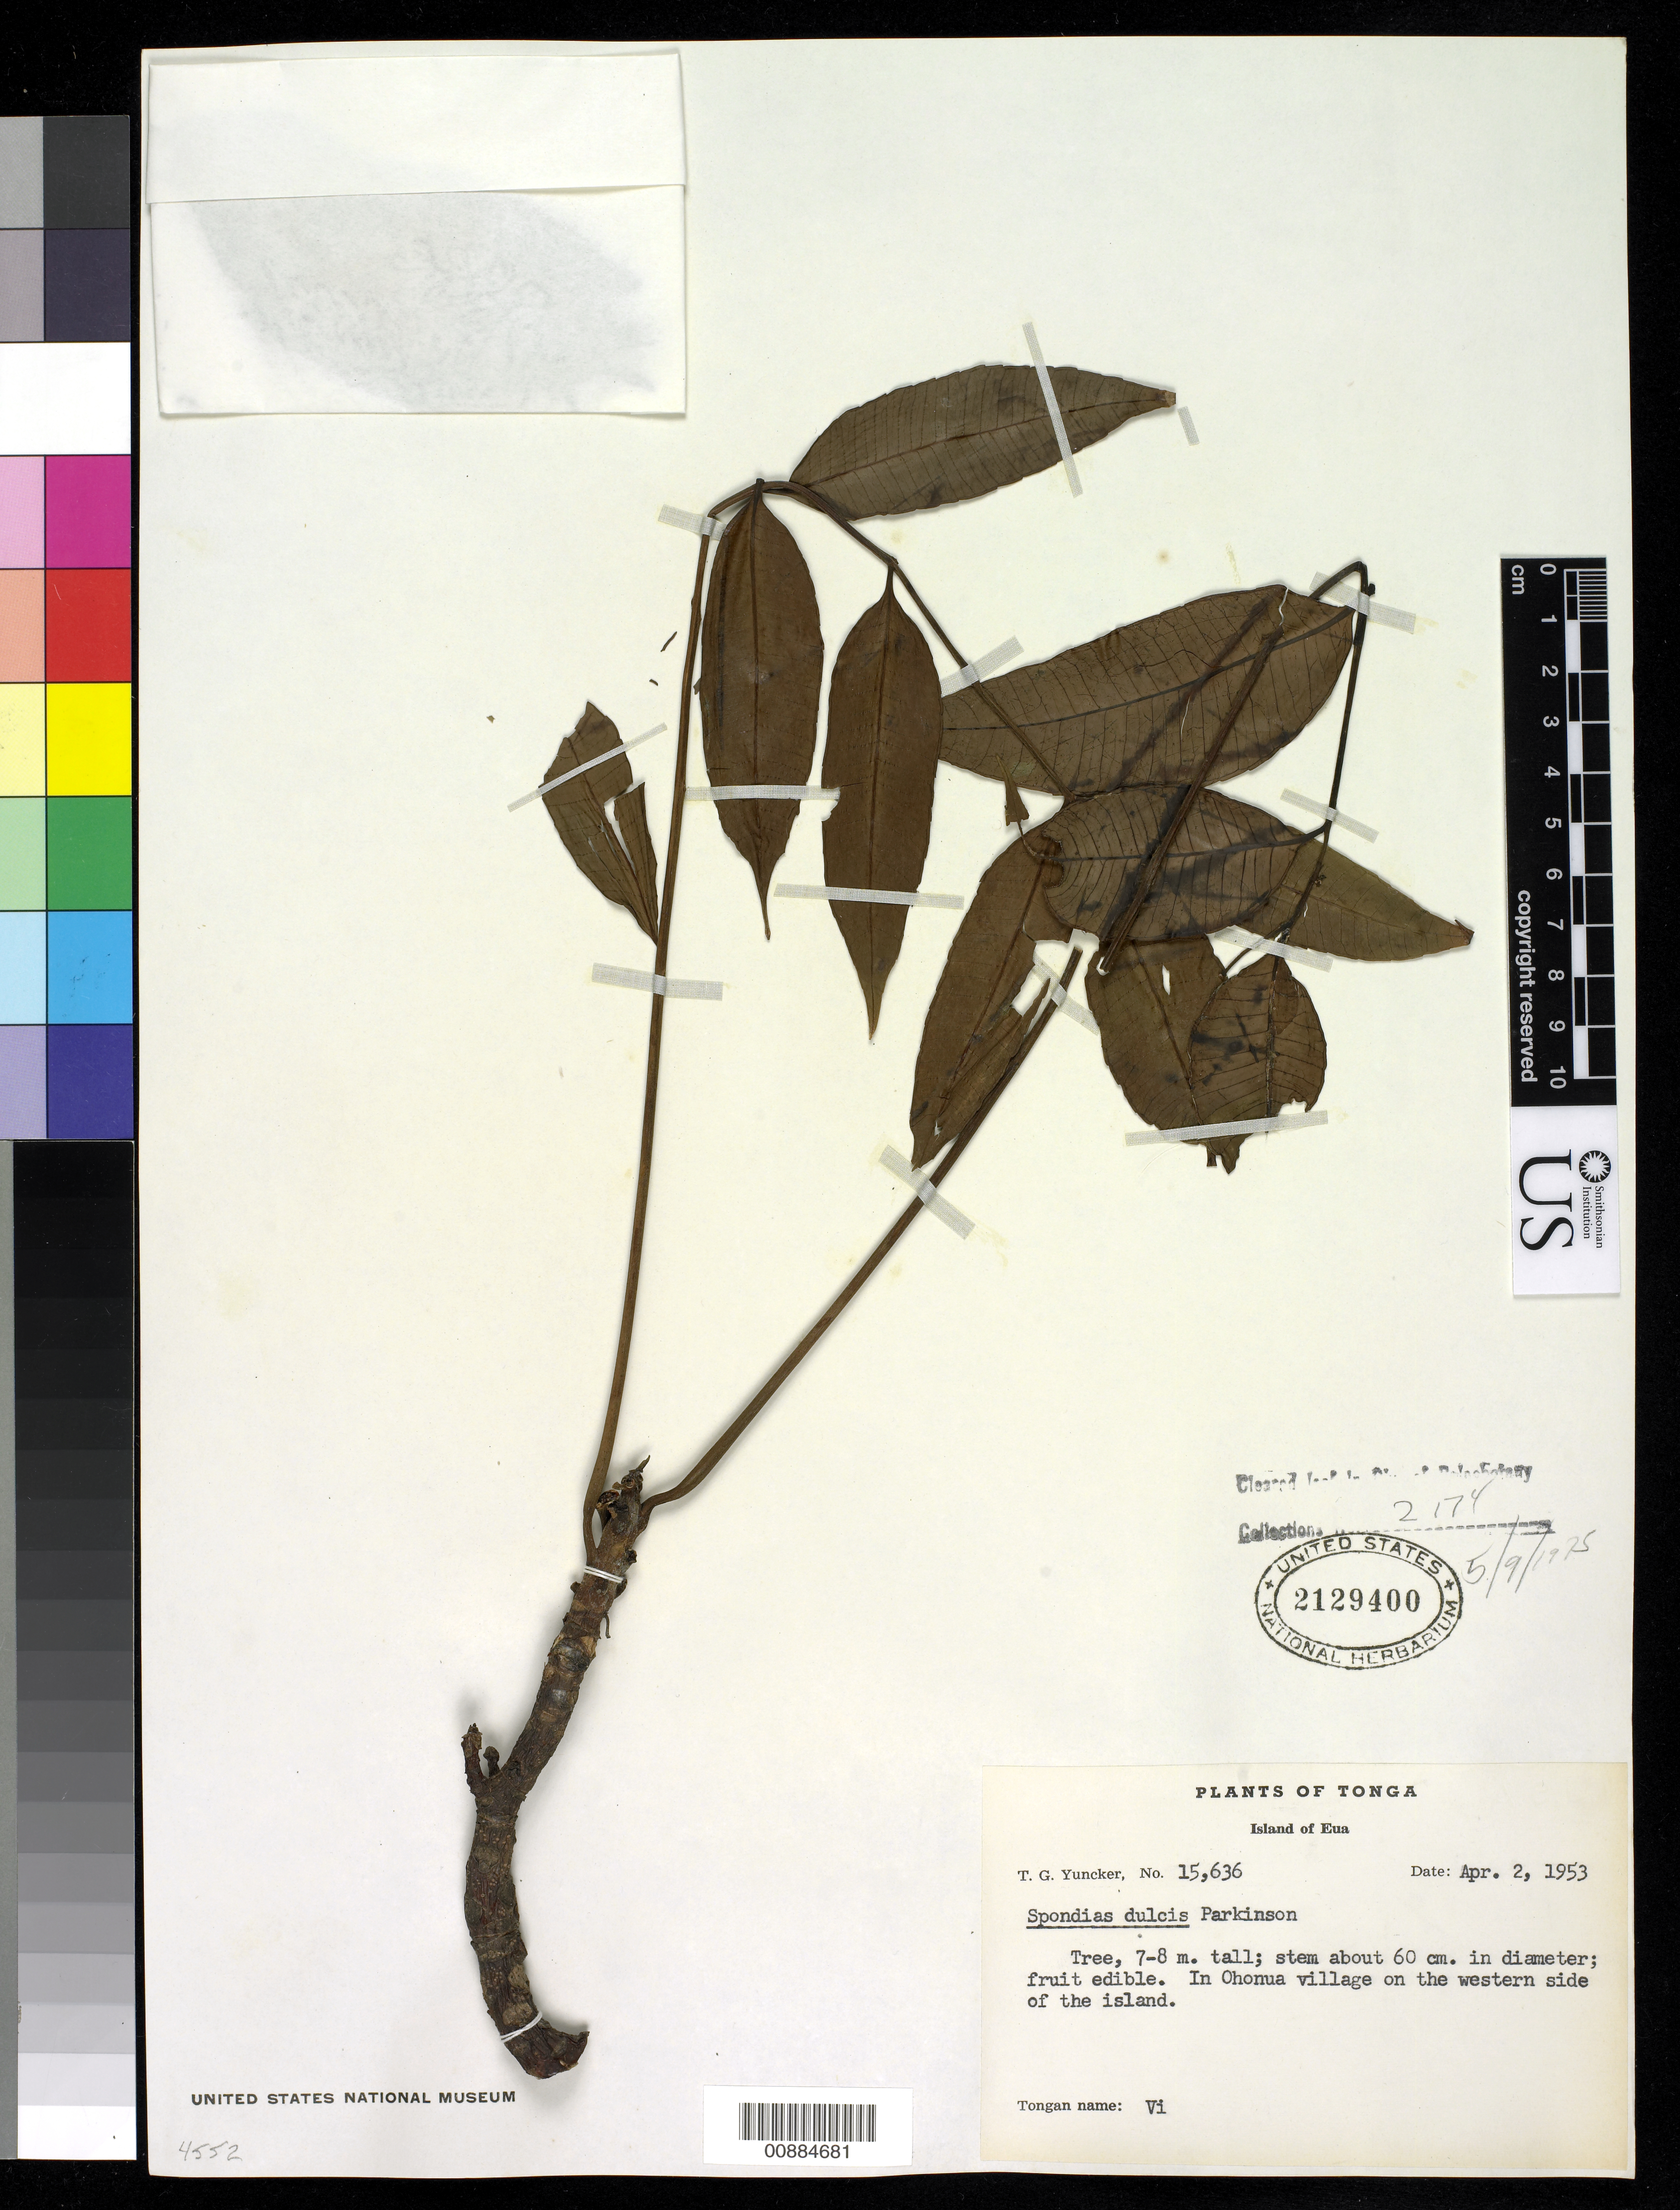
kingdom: Plantae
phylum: Tracheophyta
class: Magnoliopsida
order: Sapindales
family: Anacardiaceae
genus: Spondias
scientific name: Spondias dulcis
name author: Parkinson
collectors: T. G. Yuncker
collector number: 15636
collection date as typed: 02 Apr 1953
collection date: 1953-04-02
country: Tonga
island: Eua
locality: Tonga, Eua, Ohuma village on the western side of the island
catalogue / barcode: US 2129400